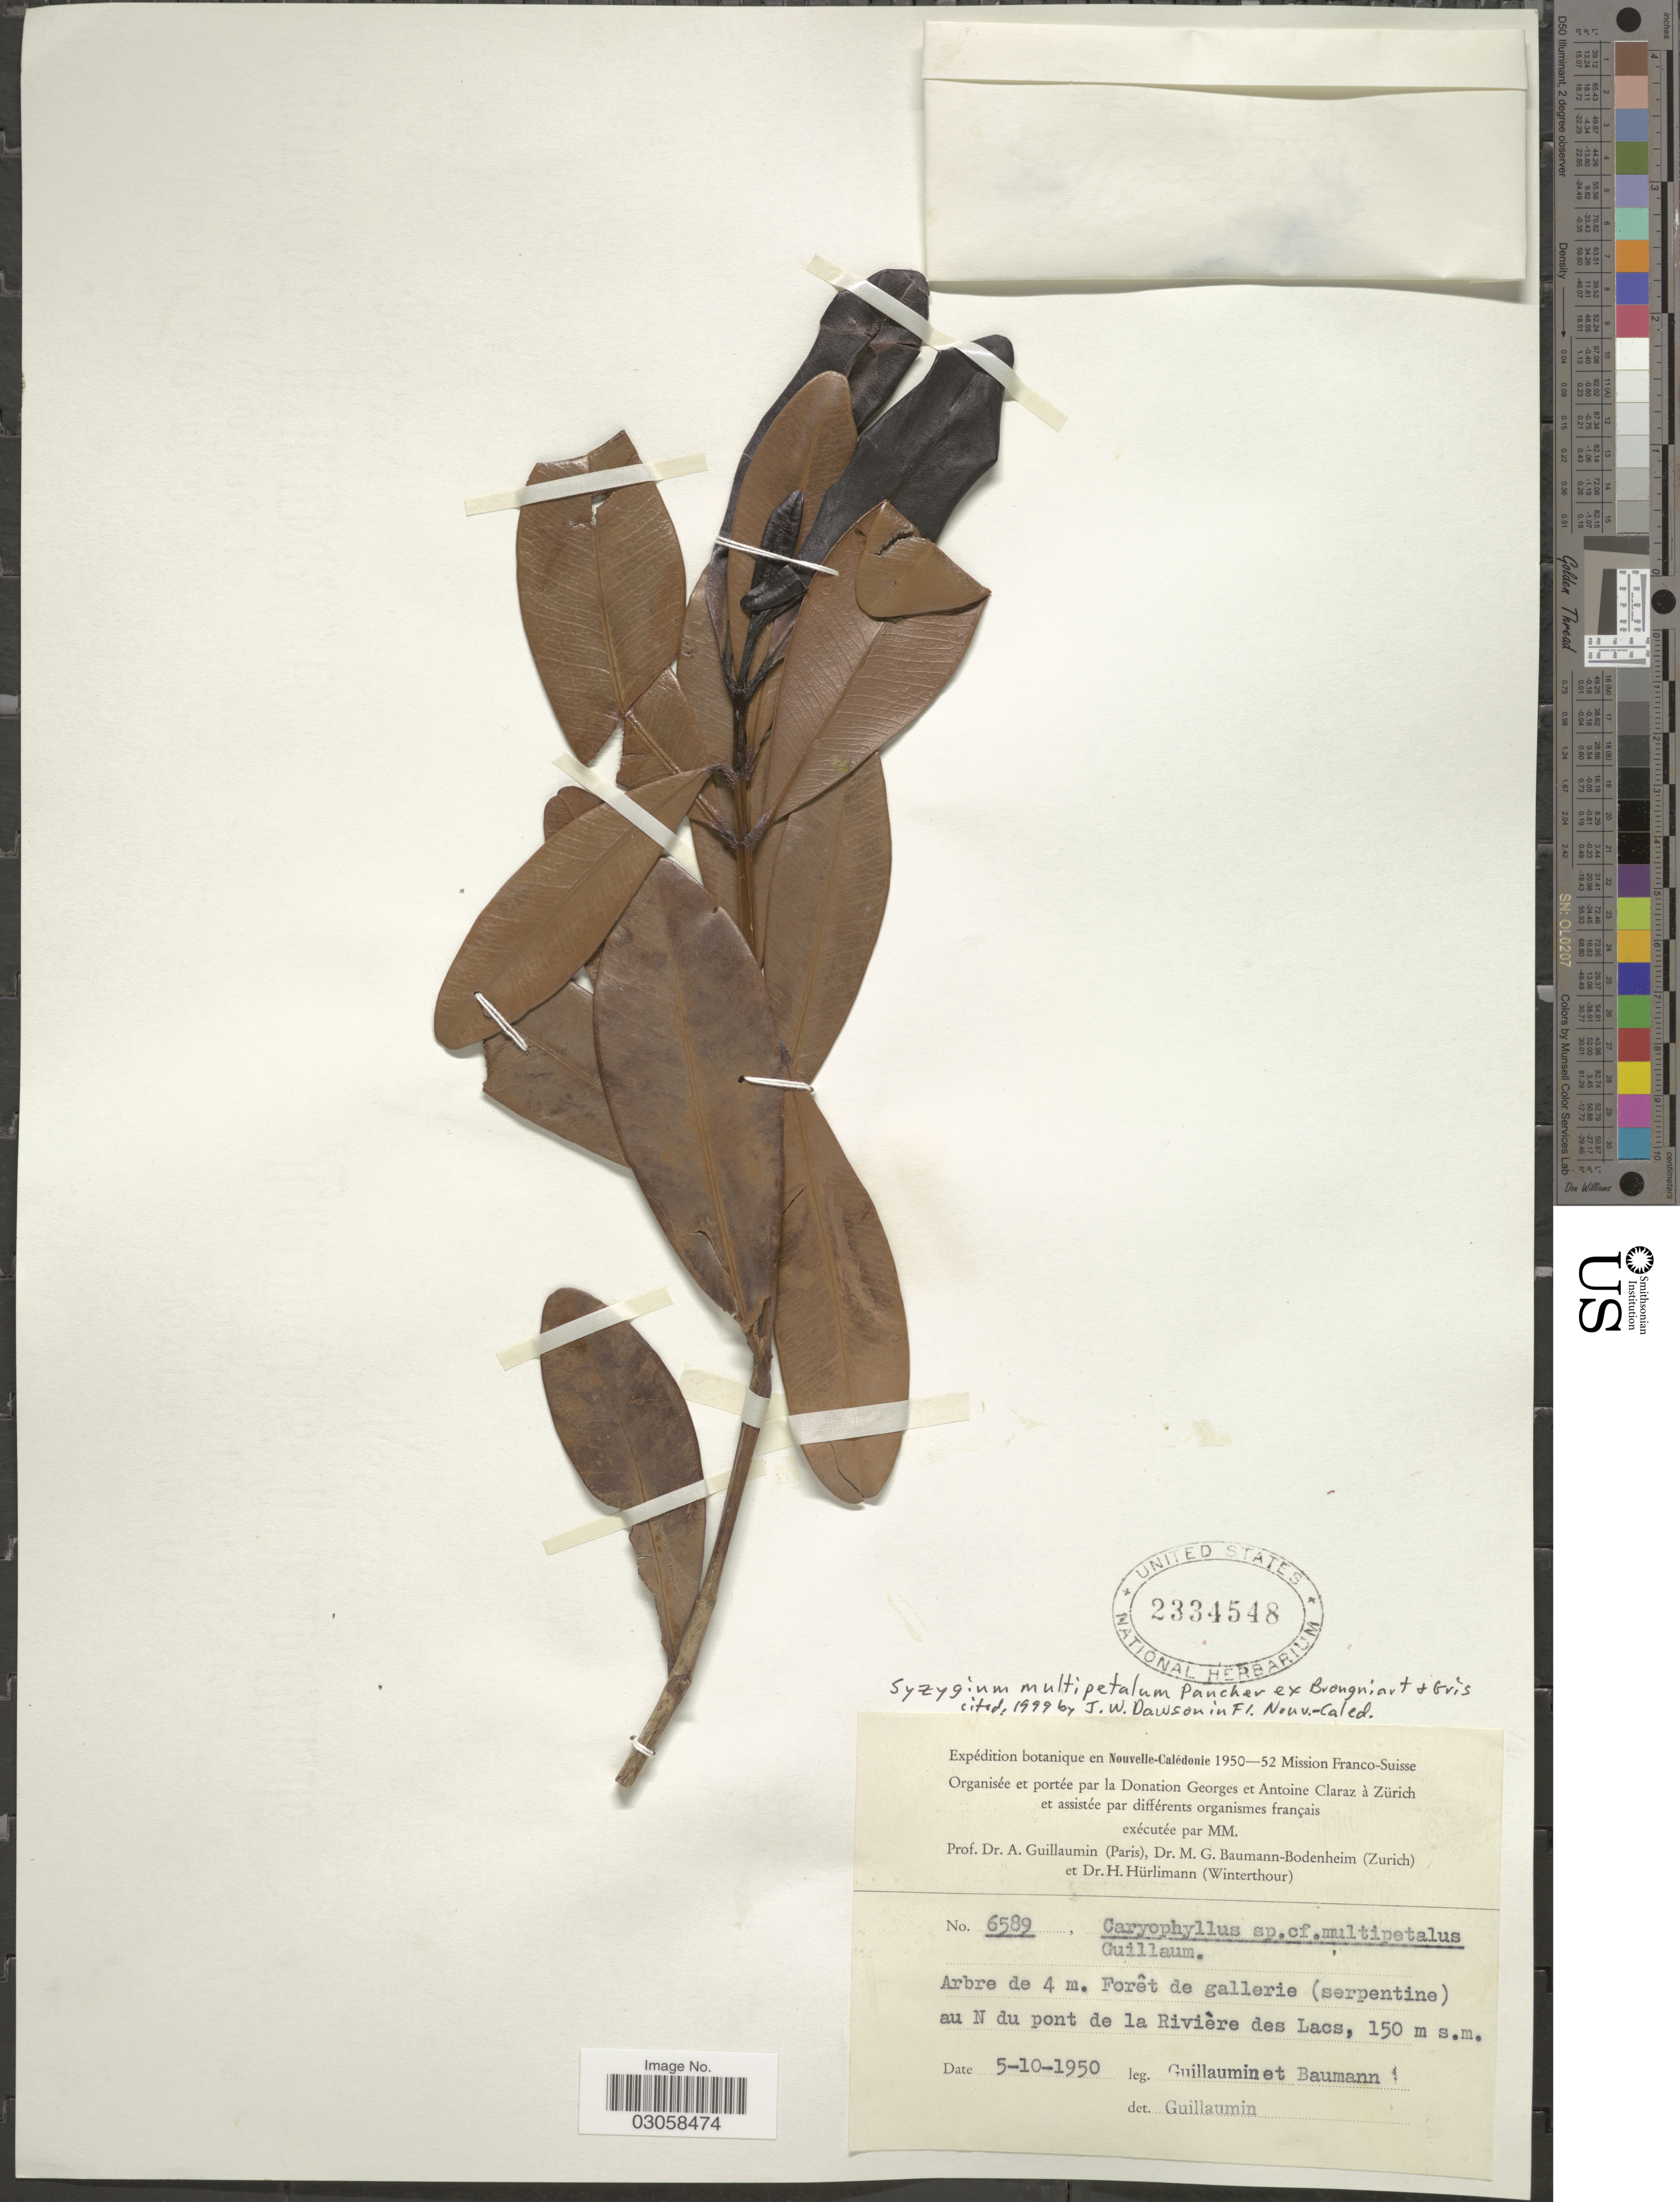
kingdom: Plantae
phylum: Tracheophyta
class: Magnoliopsida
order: Myrtales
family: Myrtaceae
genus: Syzygium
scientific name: Syzygium multipetalum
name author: Pancher ex Brongn. & Gris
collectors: A. Guillaumin & M. G. Baumann-Bodenheim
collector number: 6589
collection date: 1950-10-05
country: New Caledonia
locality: Nouvelle-Calédonie. Forêt de gallerie (serpentine) au N du pont de la Rivière des Lacs.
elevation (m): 150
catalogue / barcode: US 2334548